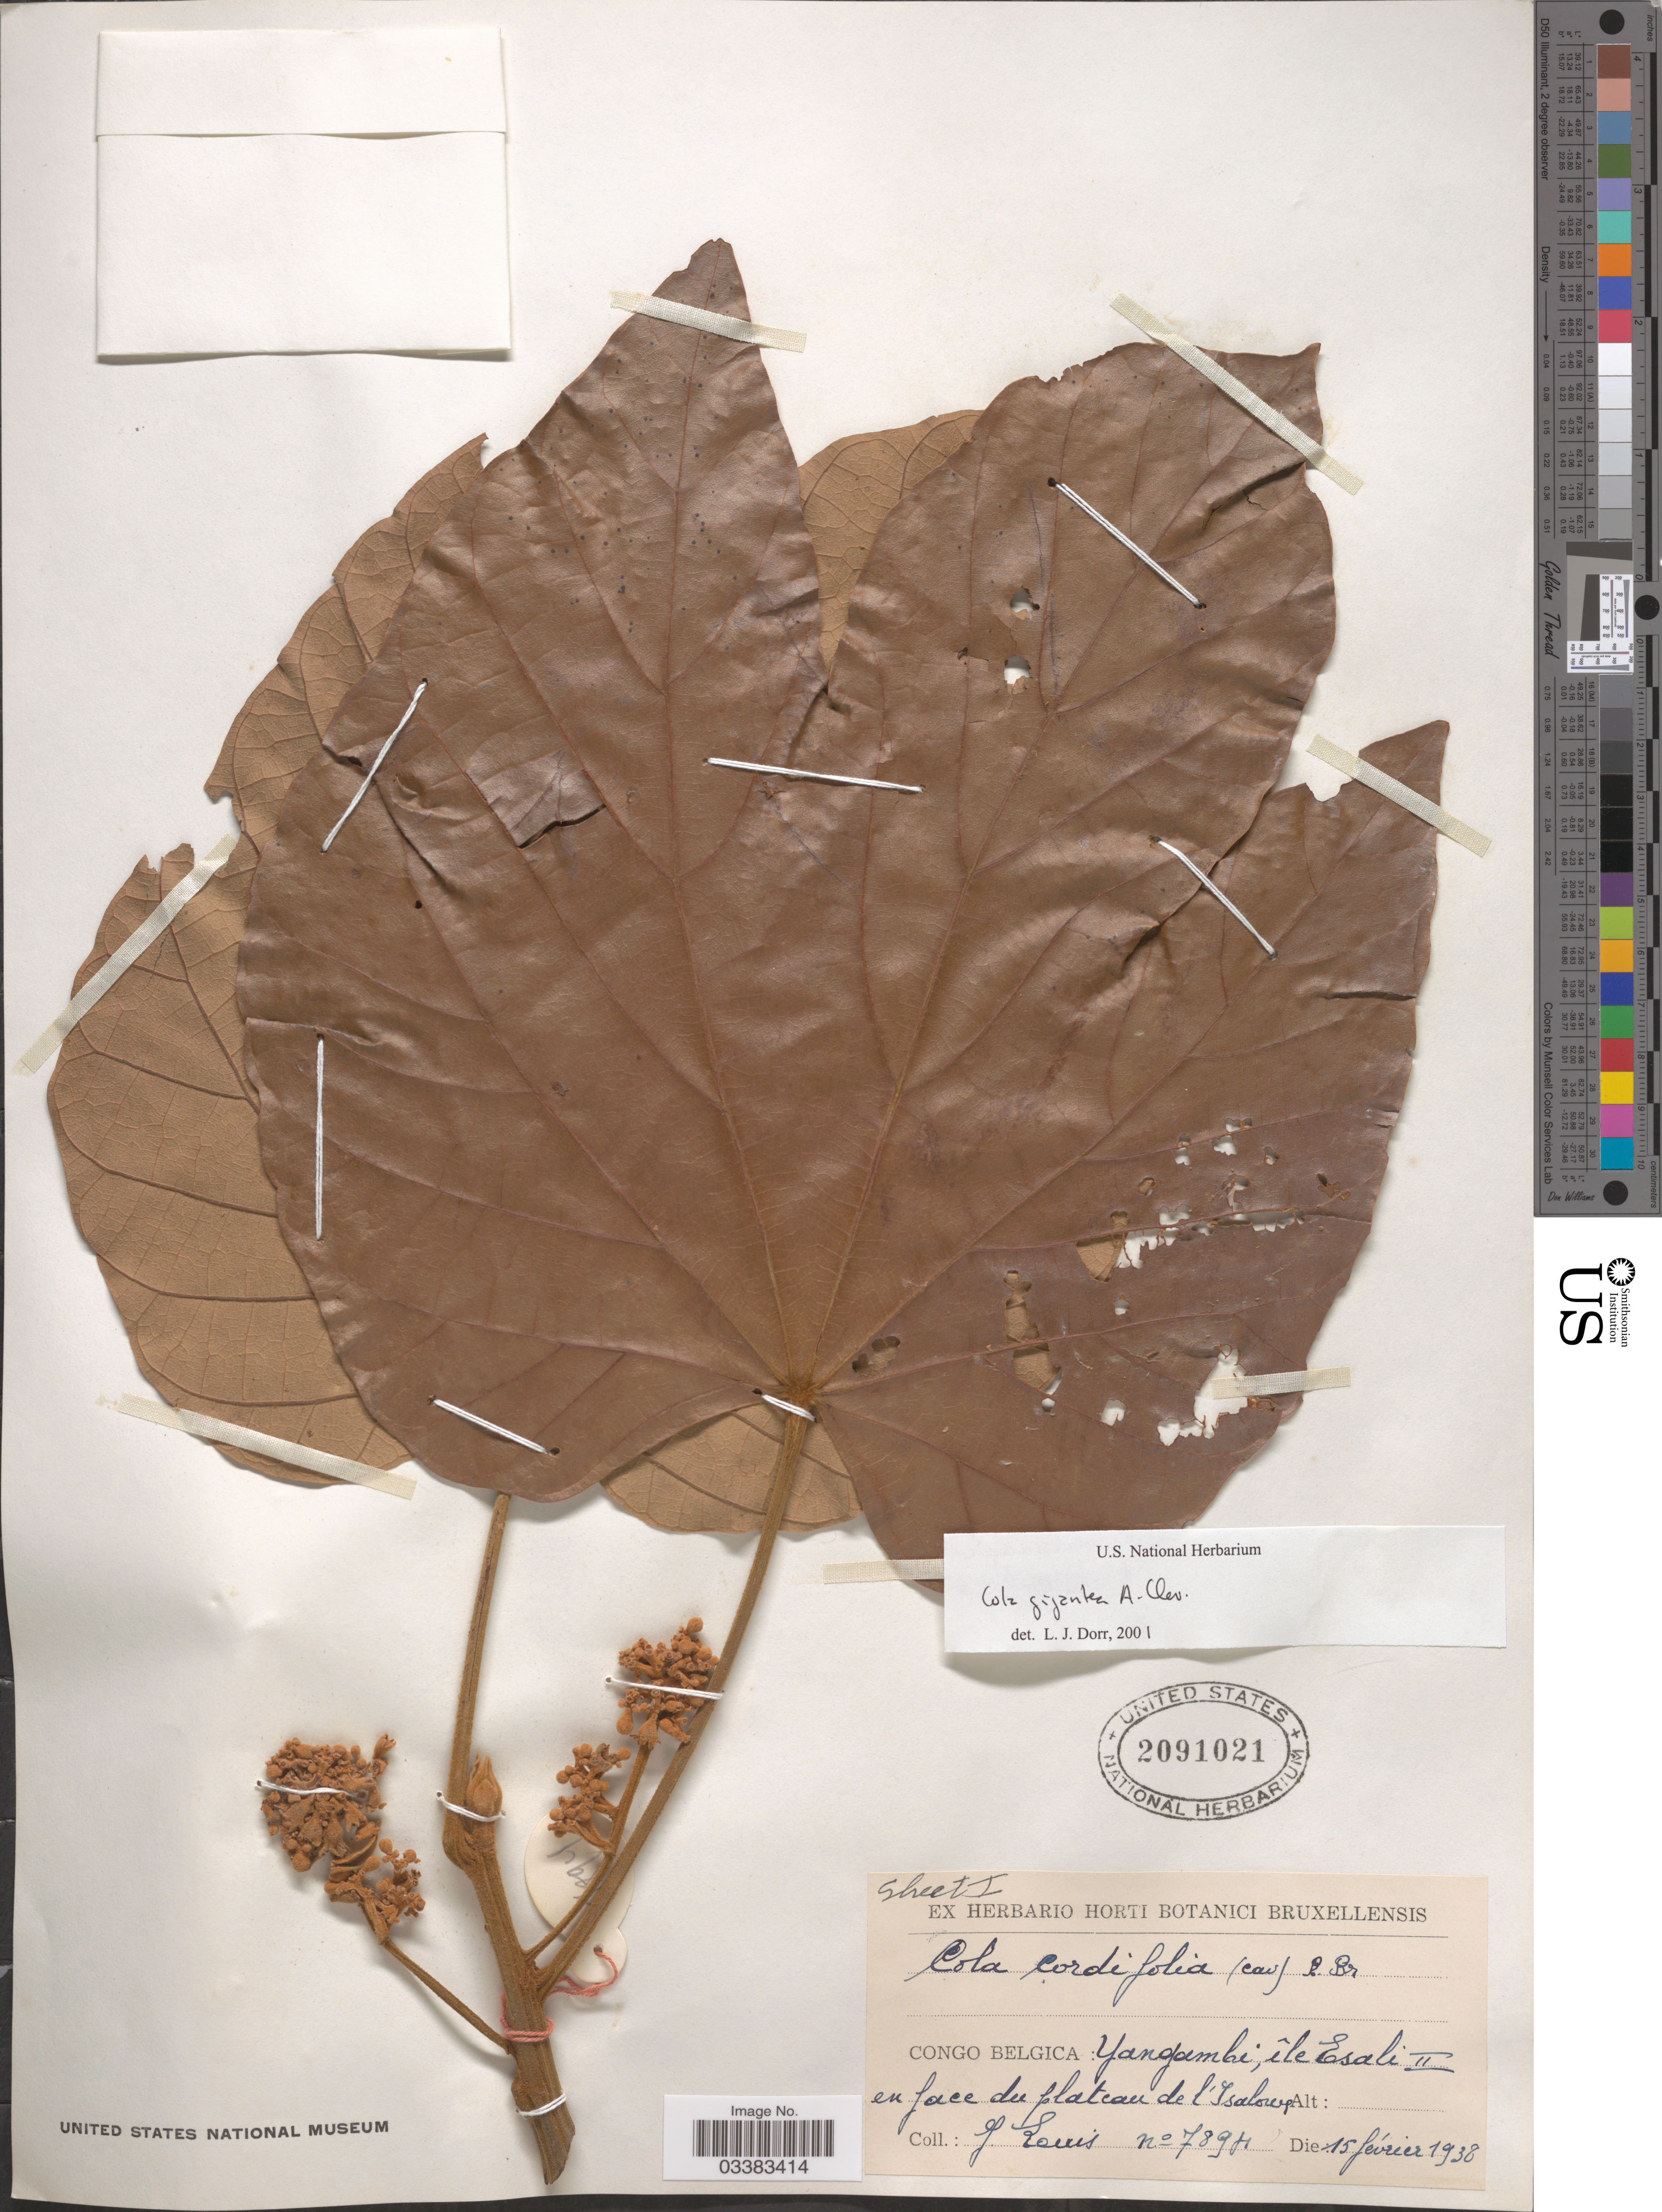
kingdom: Plantae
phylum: Tracheophyta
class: Magnoliopsida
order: Malvales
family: Malvaceae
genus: Cola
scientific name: Cola gigantea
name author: A. Chev.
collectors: J. Louis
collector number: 7894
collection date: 1938-02-15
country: Congo, Democratic Republic of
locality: Congo Belgica: Yangambi, île Esali II, en face du plateau de l'Isalowe.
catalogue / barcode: US 2091021